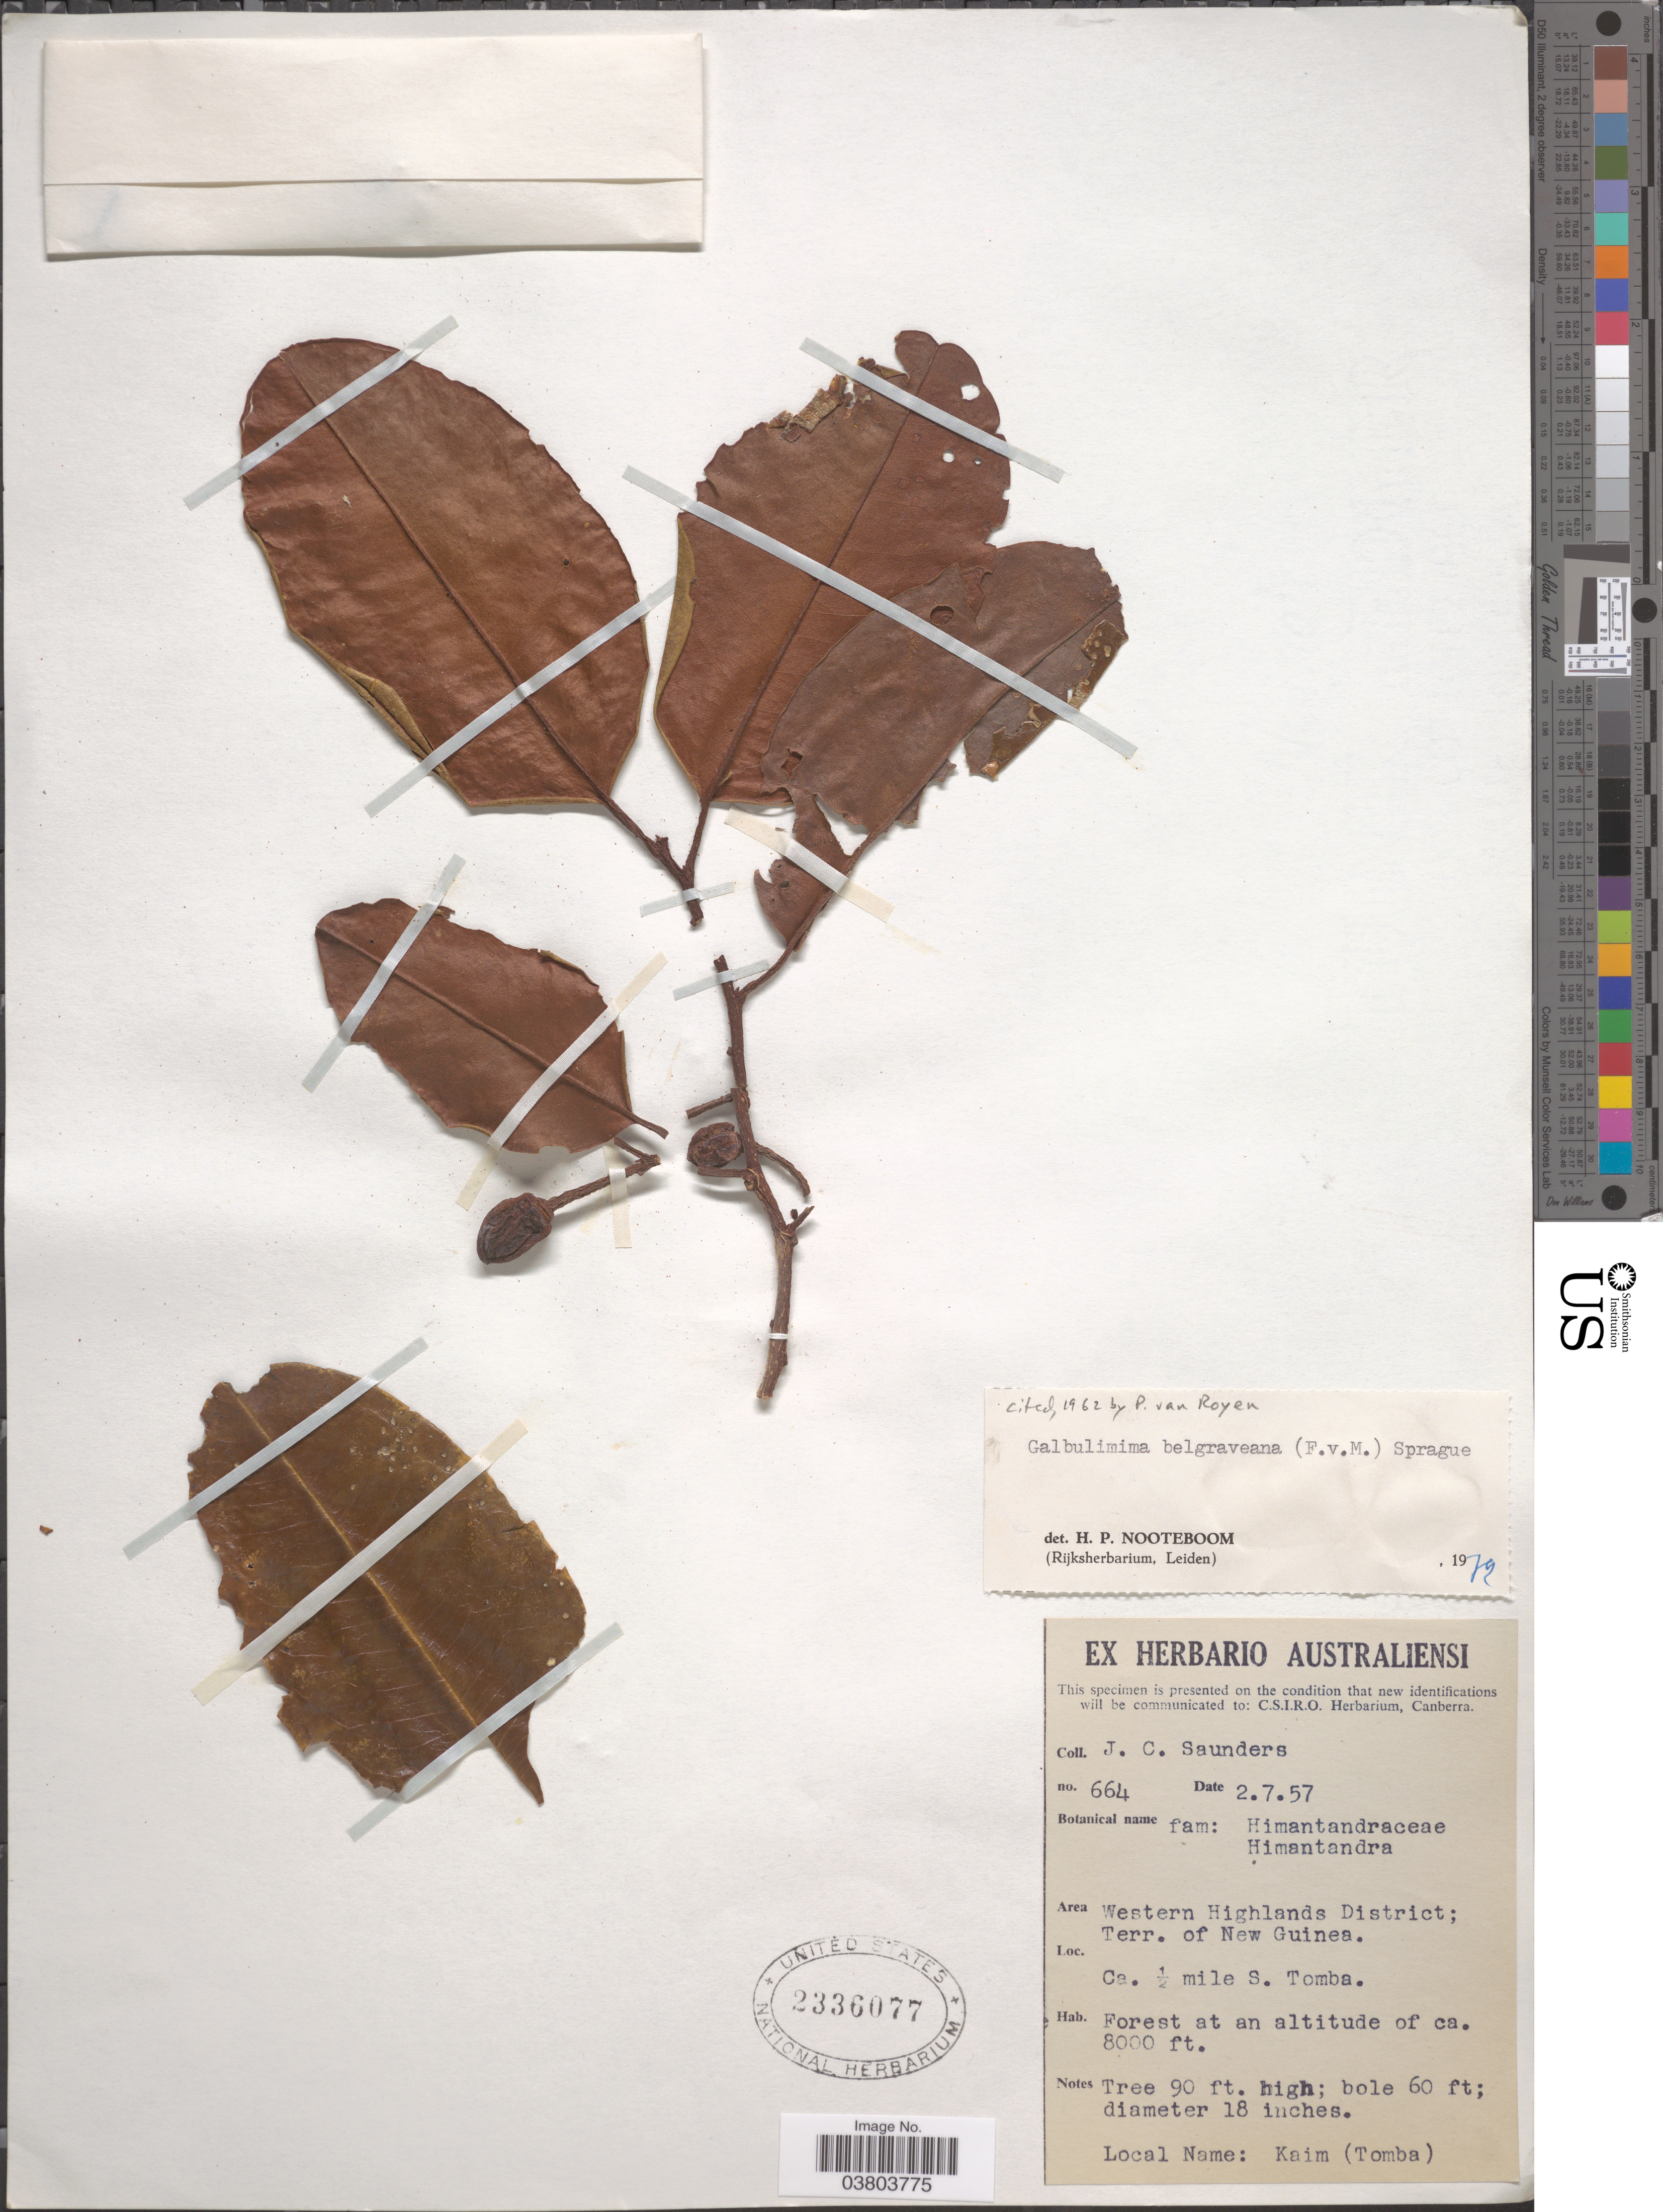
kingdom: Plantae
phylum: Tracheophyta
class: Magnoliopsida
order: Magnoliales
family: Himantandraceae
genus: Galbulimima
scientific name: Galbulimima belgraveana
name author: (F. Muell.) Sprague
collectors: J. C. Saunders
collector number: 664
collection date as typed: Transcribed d/m/y: 2/7/57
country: Papua New Guinea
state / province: Western Highlands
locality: Area Western Highlands District; Terr. of New Guinea. Ca. ½ mile S. Tomba.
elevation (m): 2438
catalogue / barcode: US 2336077